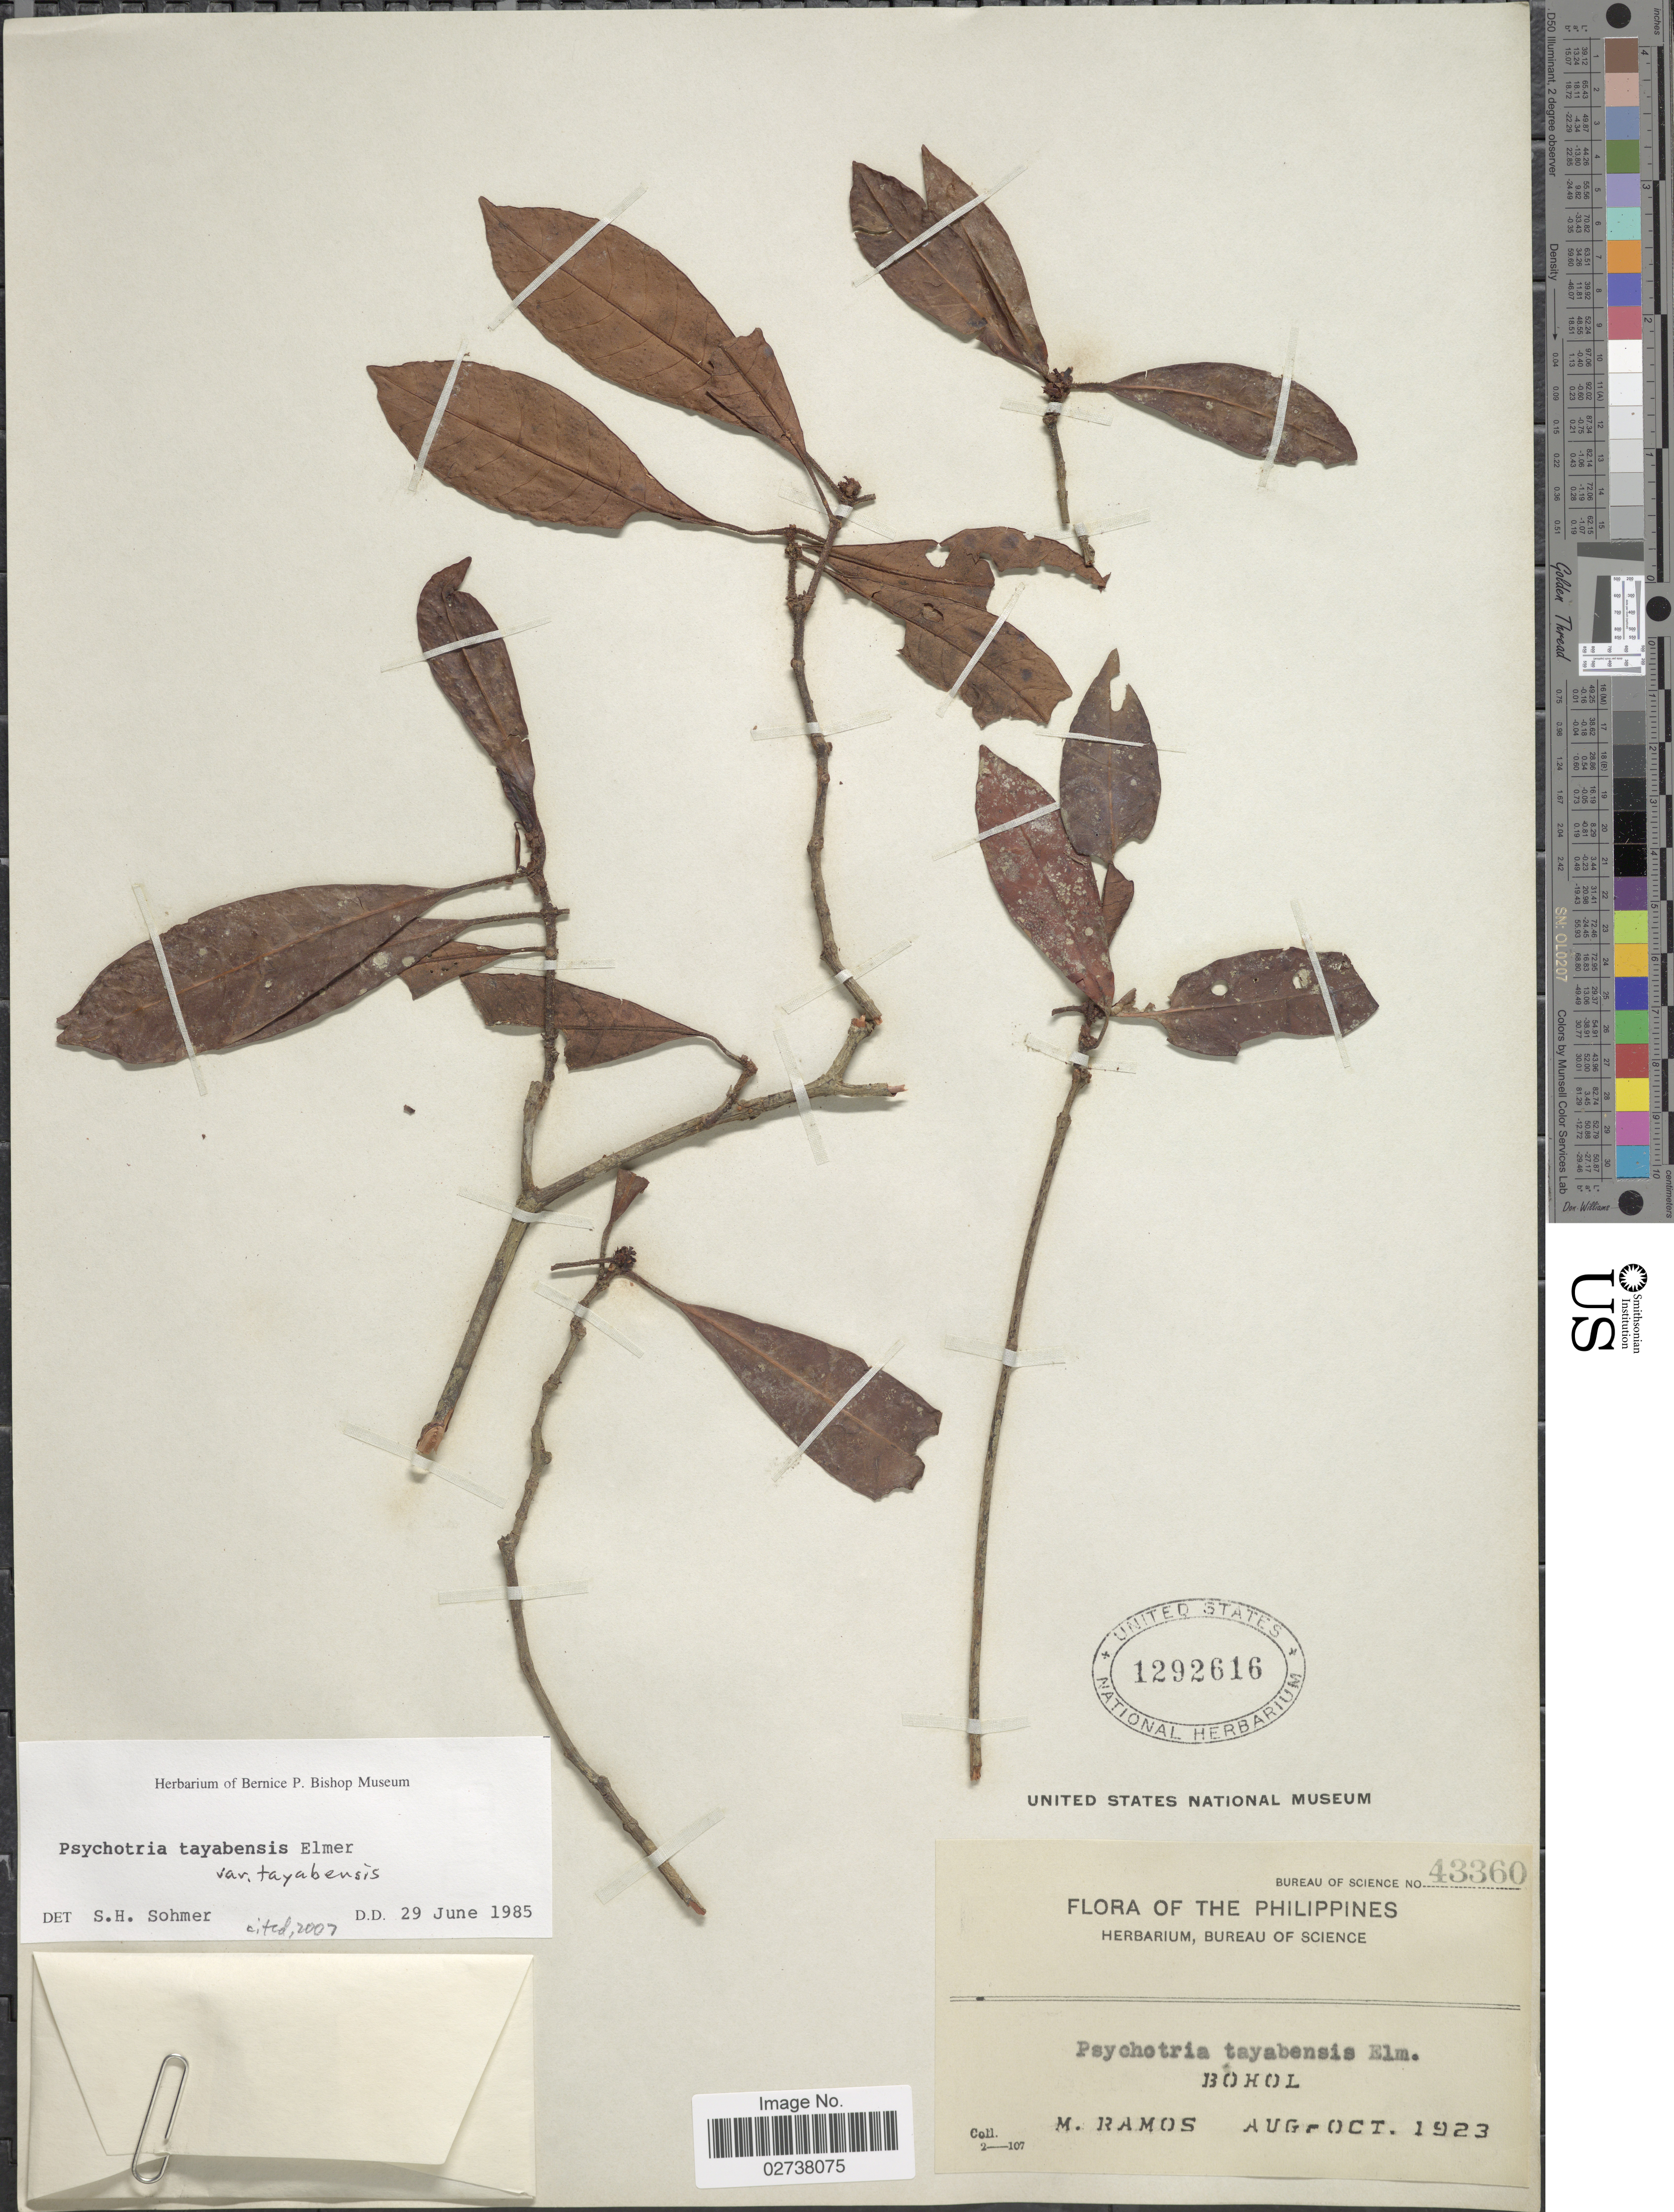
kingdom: Plantae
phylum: Tracheophyta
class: Magnoliopsida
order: Gentianales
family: Rubiaceae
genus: Psychotria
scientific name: Psychotria tayabensis var. tayabensis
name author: Elmer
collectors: M. Ramos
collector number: Bureau of Science 43360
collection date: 1923-08/1923-10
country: Philippines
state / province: Central Visayas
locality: Bohol.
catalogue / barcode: US 1292616